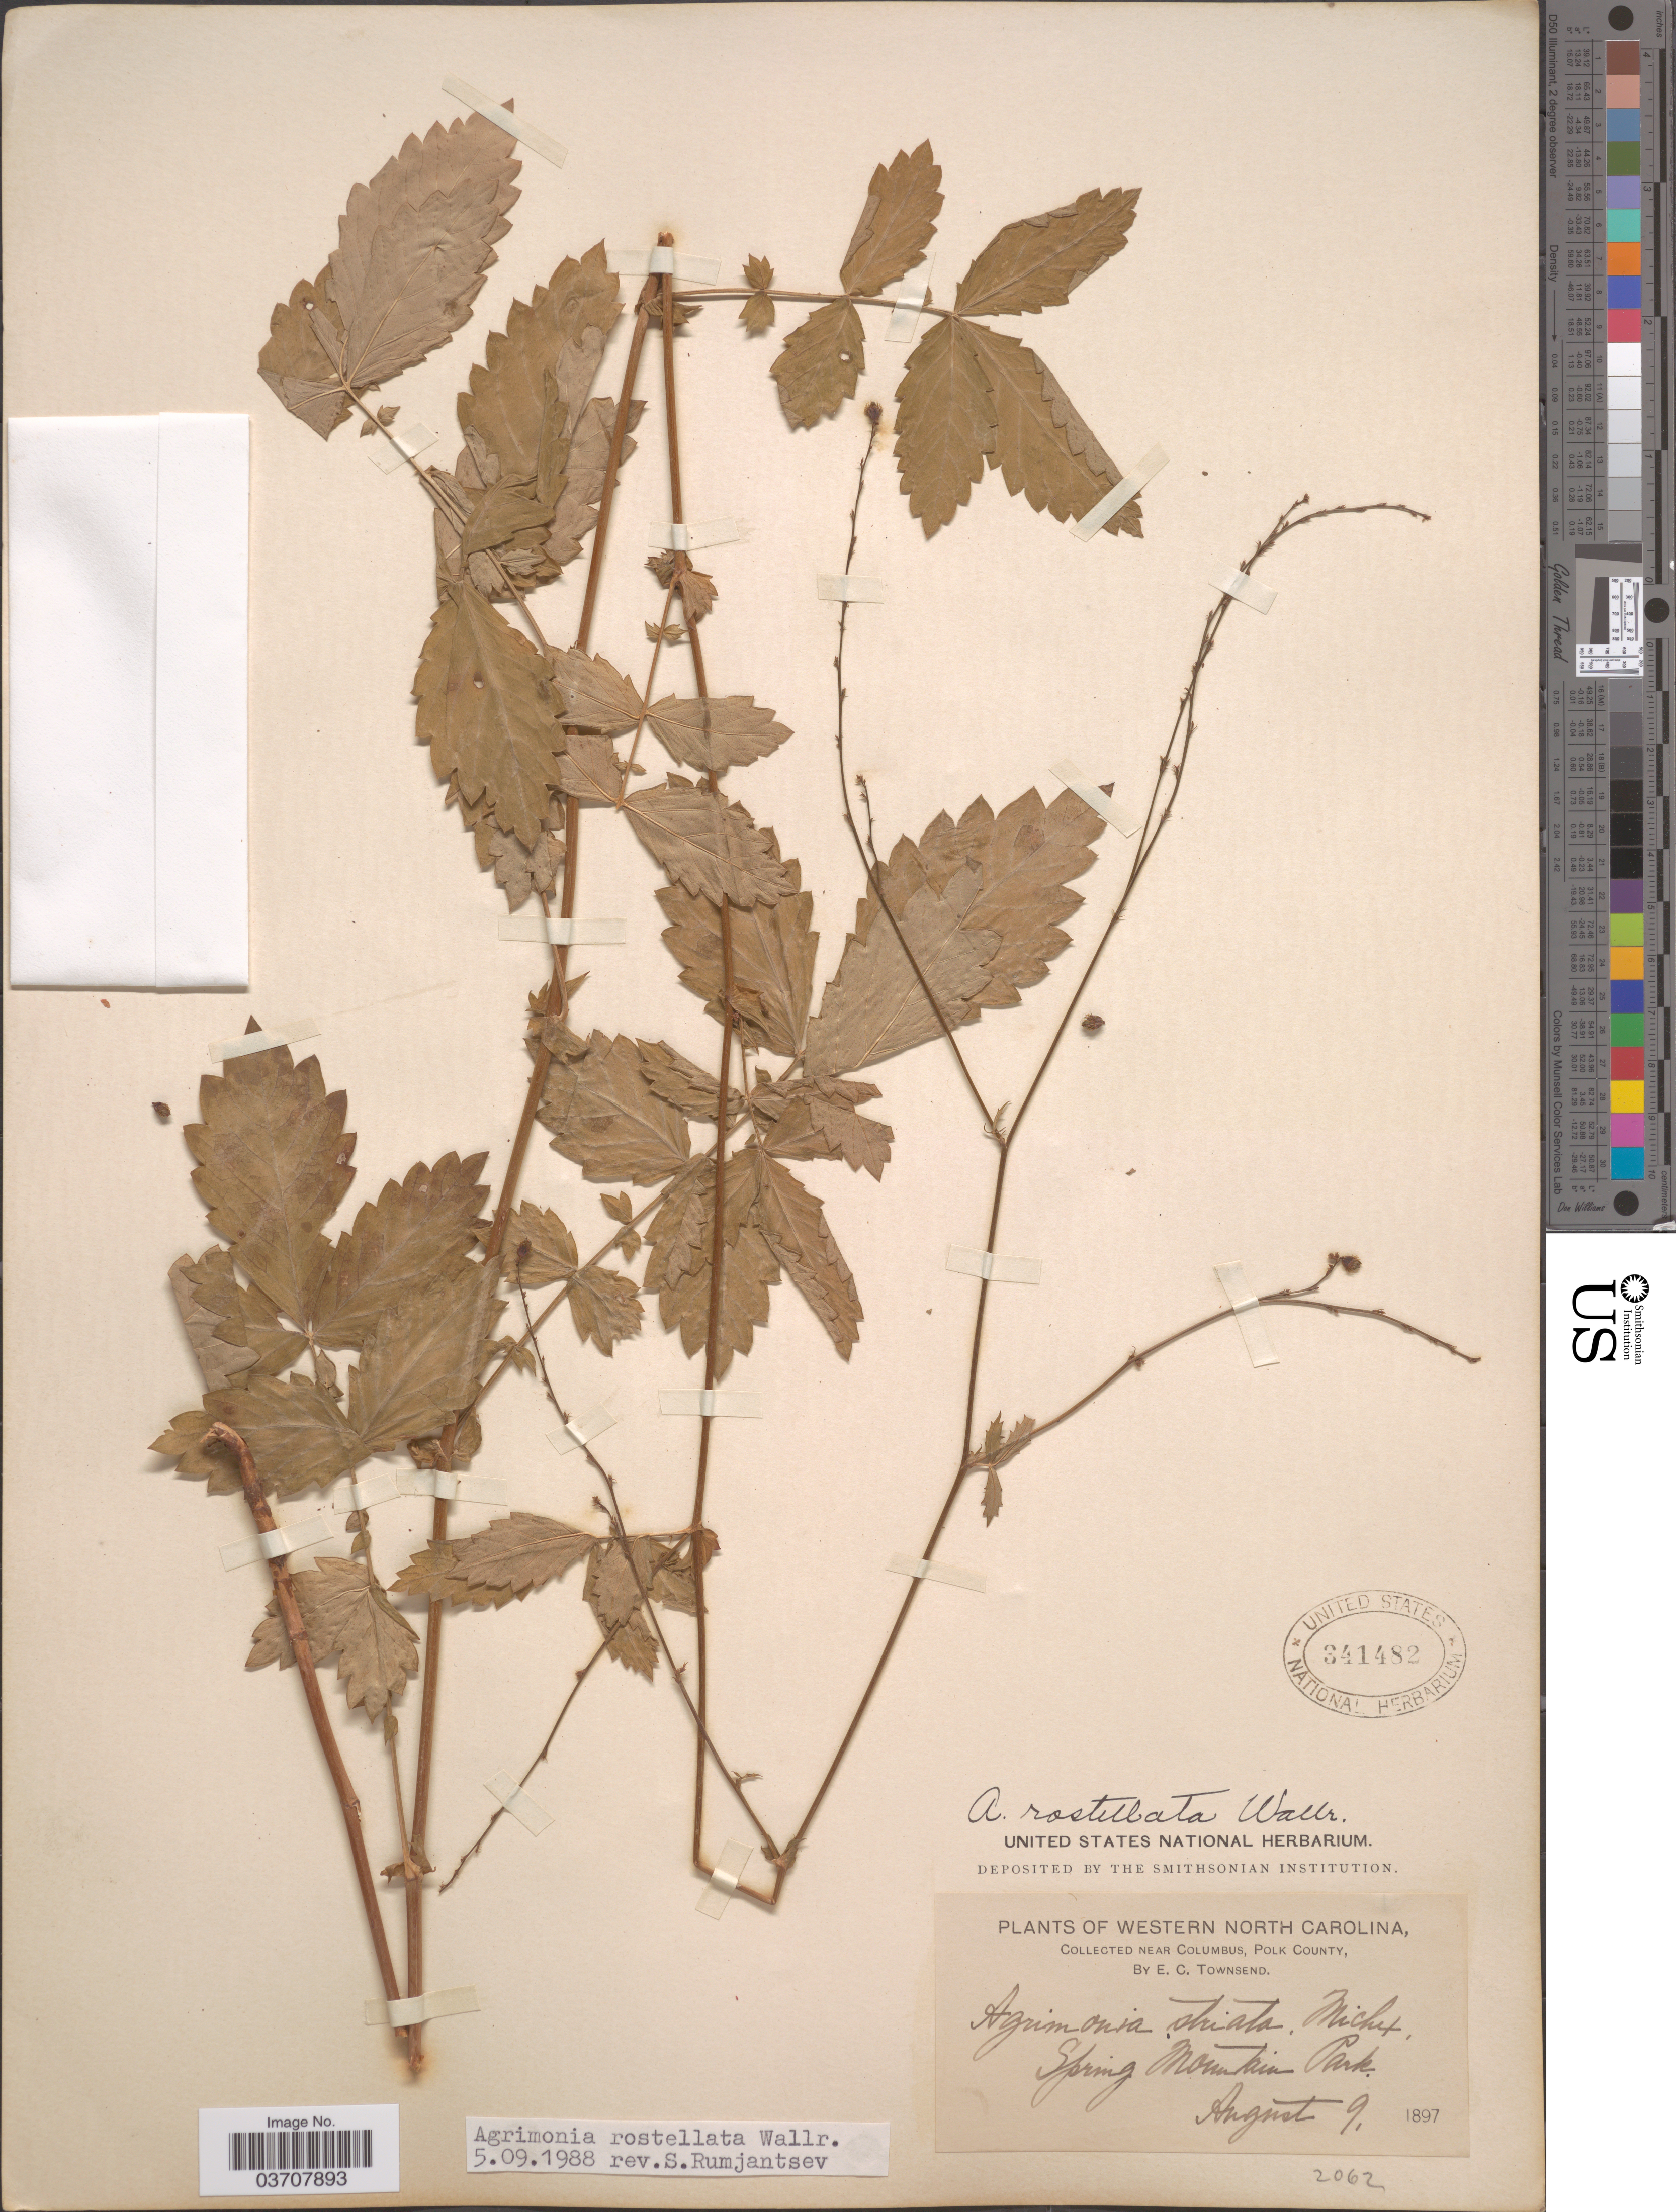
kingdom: Plantae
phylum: Tracheophyta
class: Magnoliopsida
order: Rosales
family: Rosaceae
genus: Agrimonia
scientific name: Agrimonia rostellata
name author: Wallr.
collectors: E. C. Townsend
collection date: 1897-08-09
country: United States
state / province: North Carolina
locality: Western North Carolina. Spring Mountain Park.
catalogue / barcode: US 341482